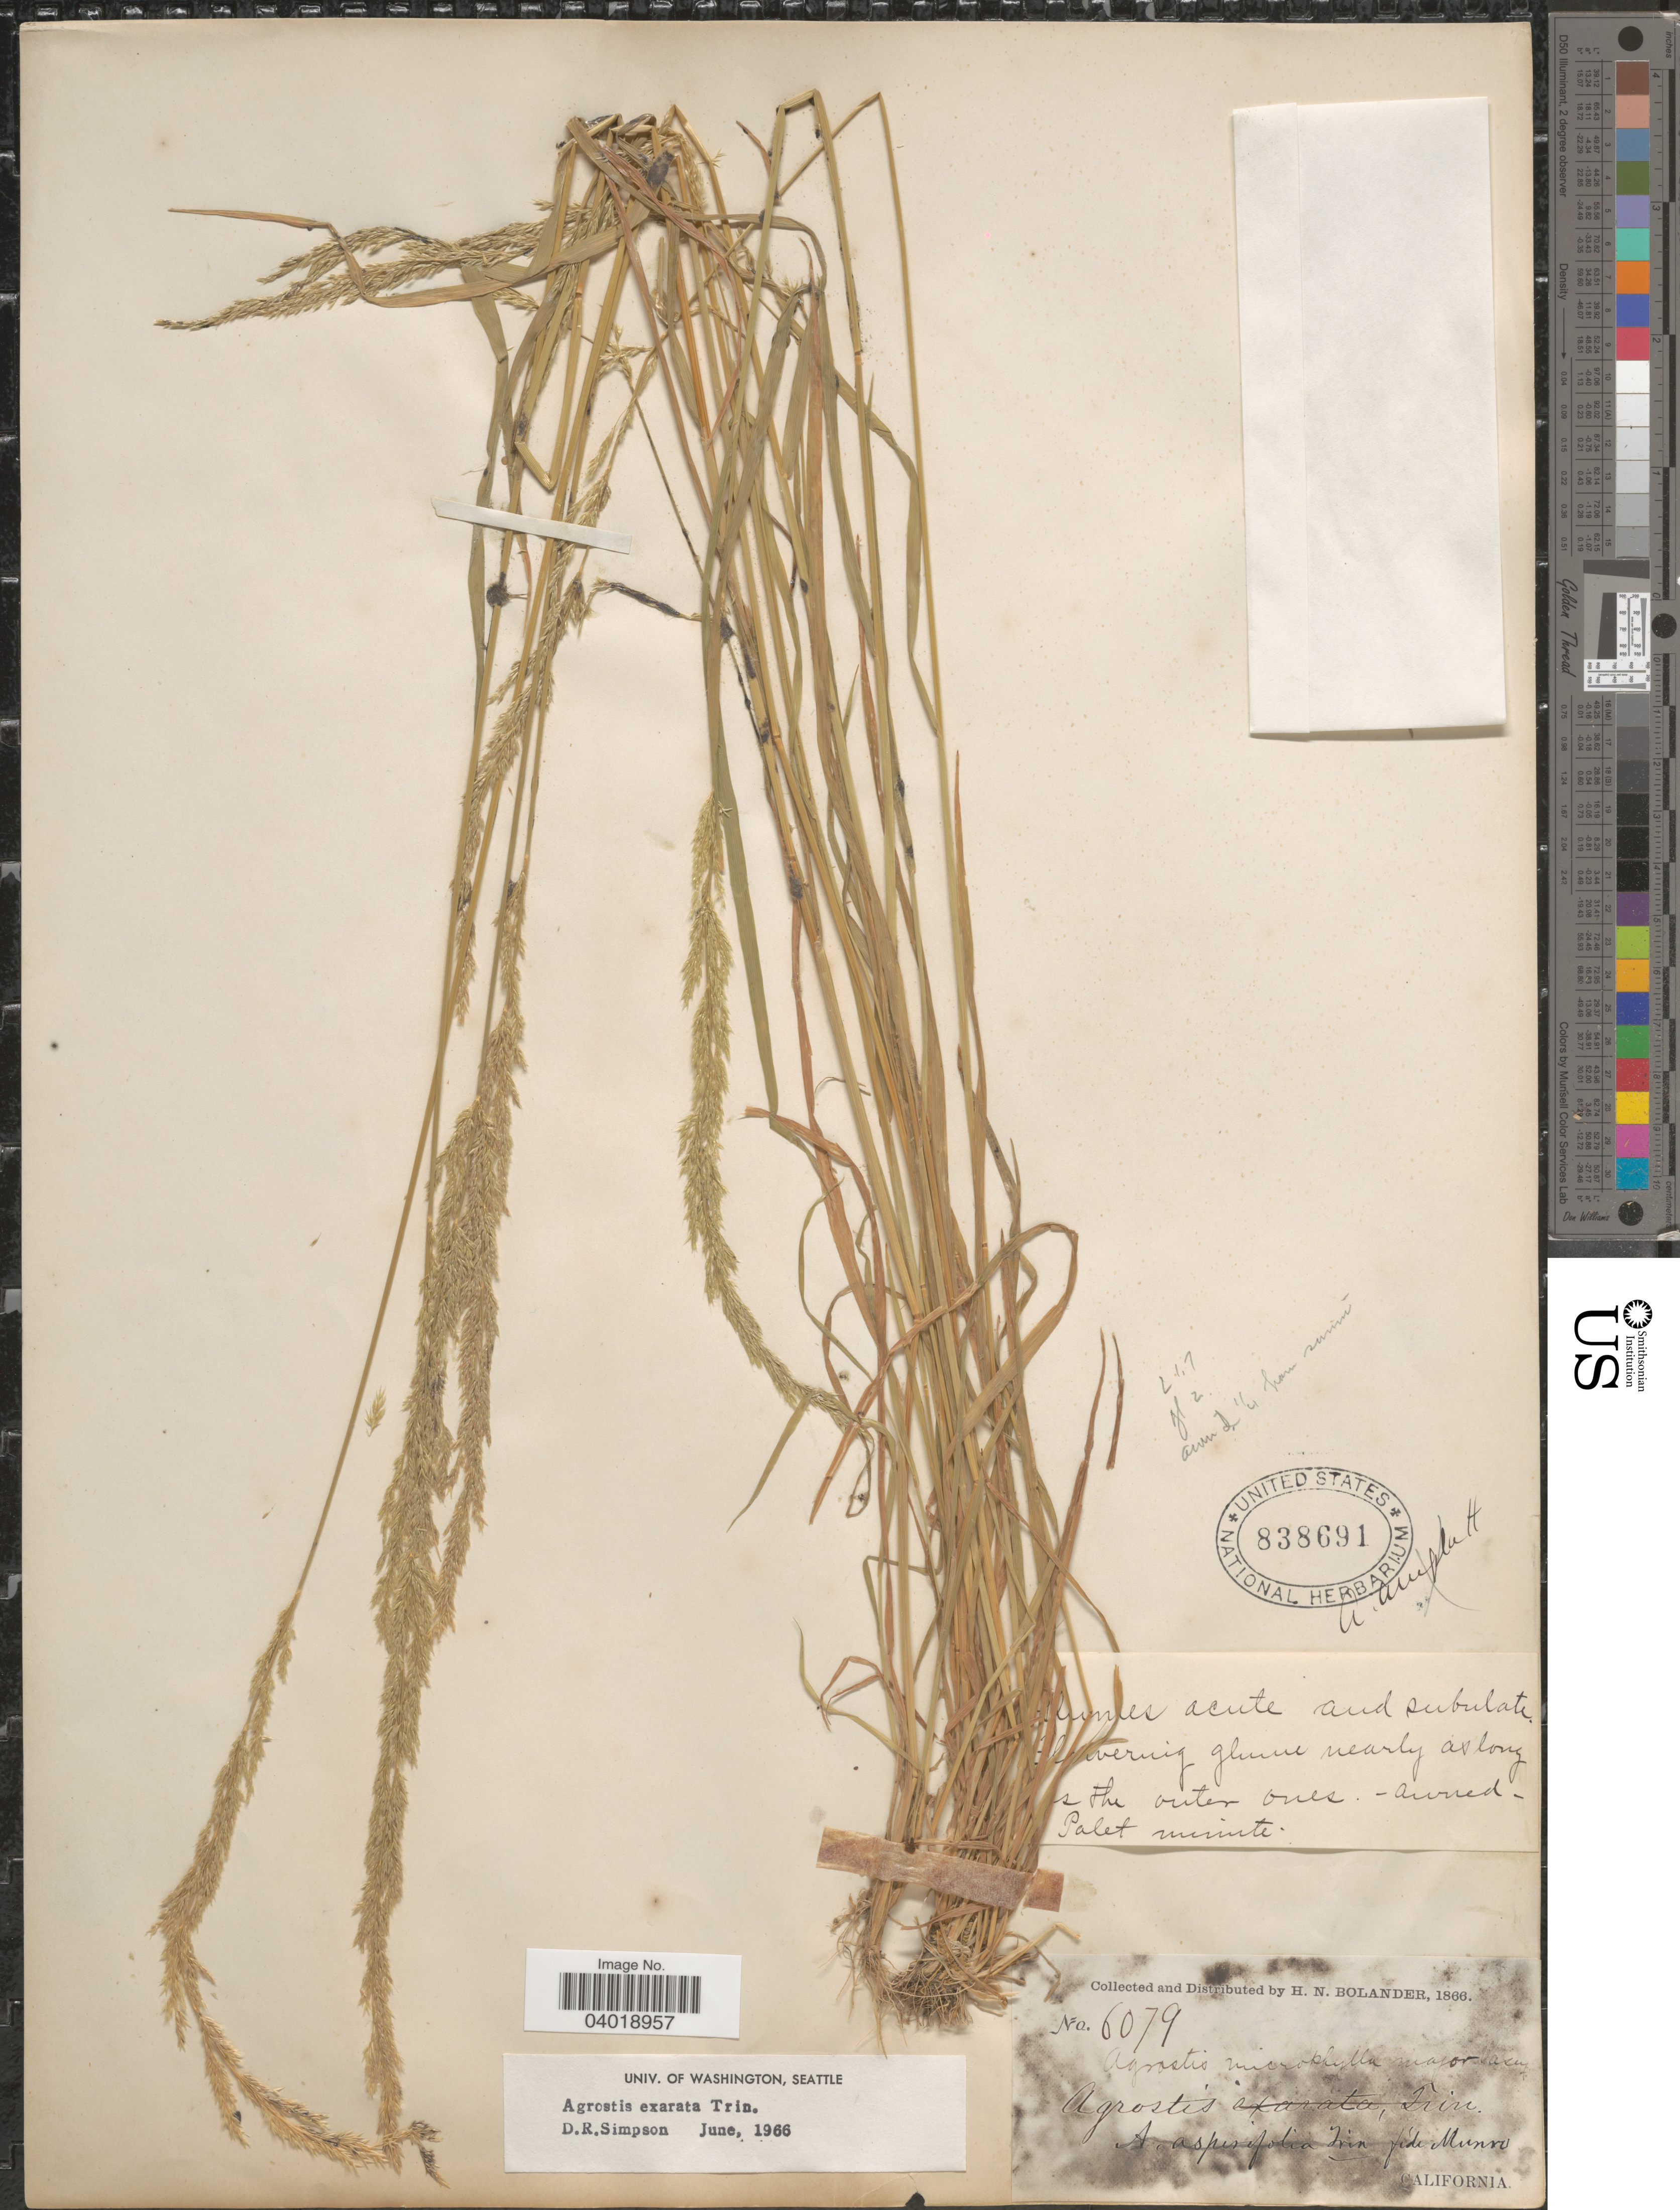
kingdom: Plantae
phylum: Tracheophyta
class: Liliopsida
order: Poales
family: Poaceae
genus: Agrostis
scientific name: Agrostis exarata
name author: Trin.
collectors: H. Bolander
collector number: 6079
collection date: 1866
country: United States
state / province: California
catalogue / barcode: US 838691